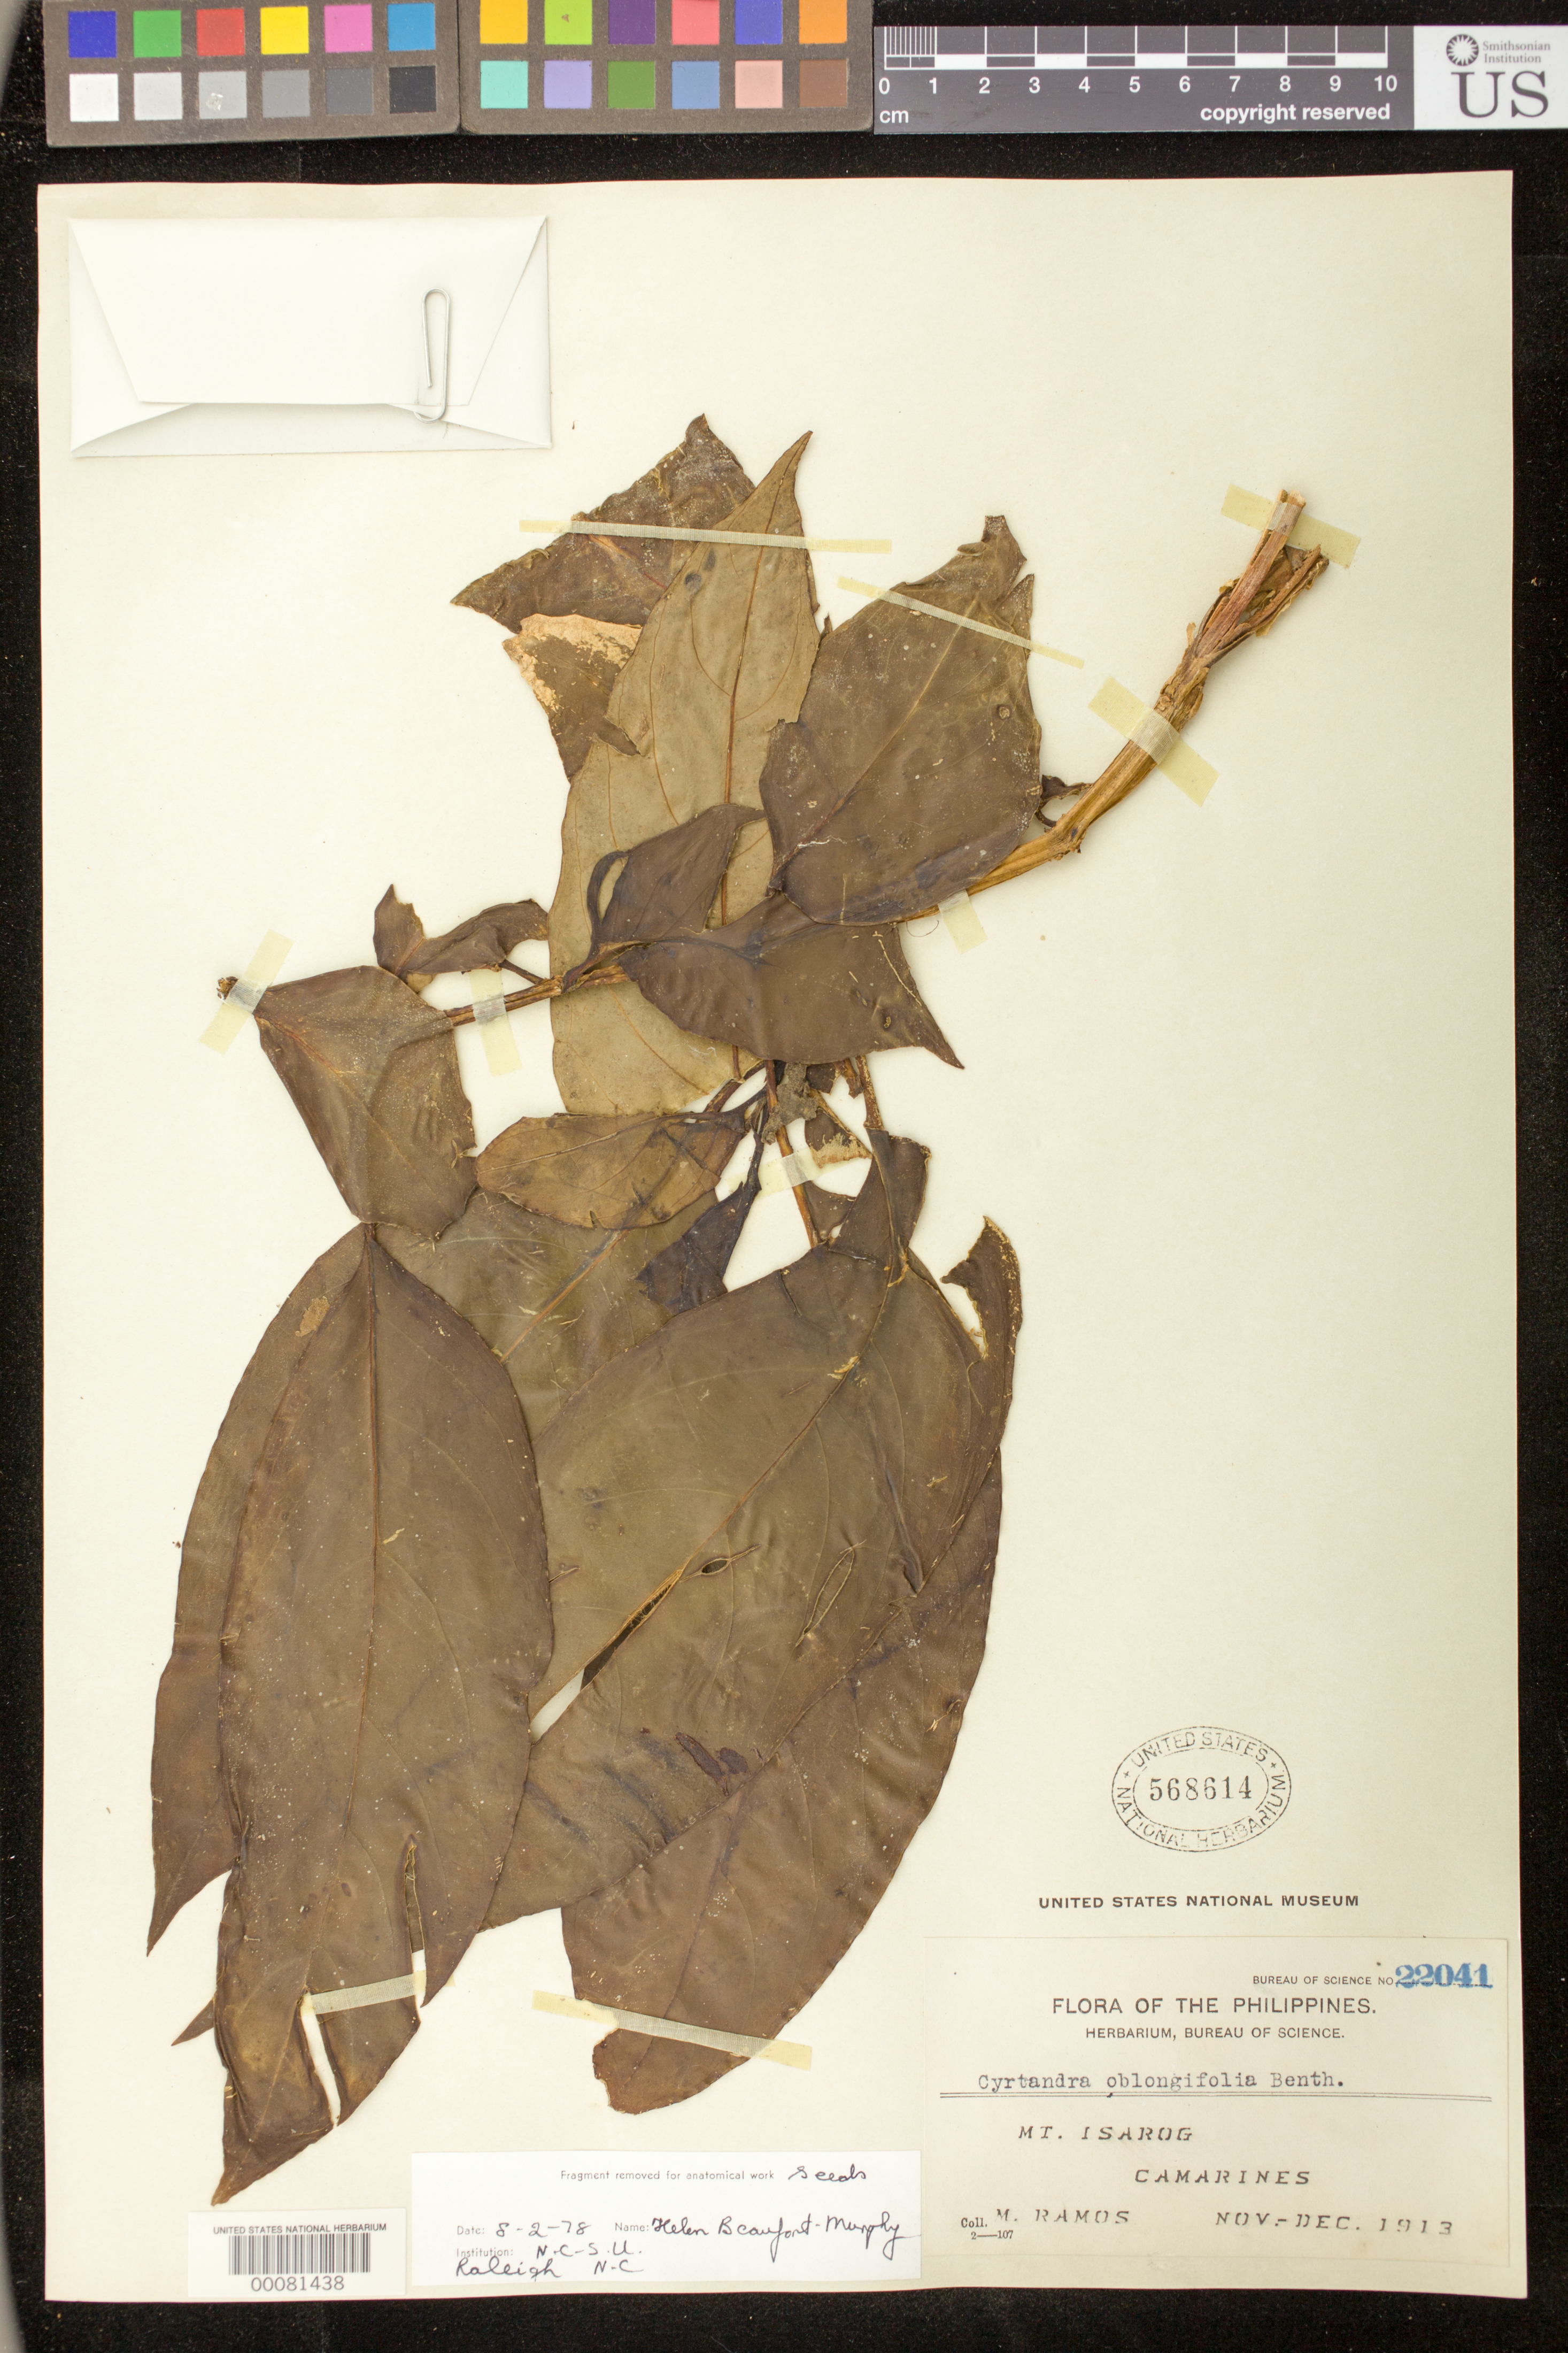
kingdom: Plantae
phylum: Tracheophyta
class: Magnoliopsida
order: Lamiales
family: Gesneriaceae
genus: Cyrtandra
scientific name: Cyrtandra oblongifolia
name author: (Blume) Benth. & Hook. ex C.B. Clarke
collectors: M. Ramos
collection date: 1913-11/1913-12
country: Philippines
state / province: Bicol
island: Luzon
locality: Mt. Isarog, Camarines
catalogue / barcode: US 568614